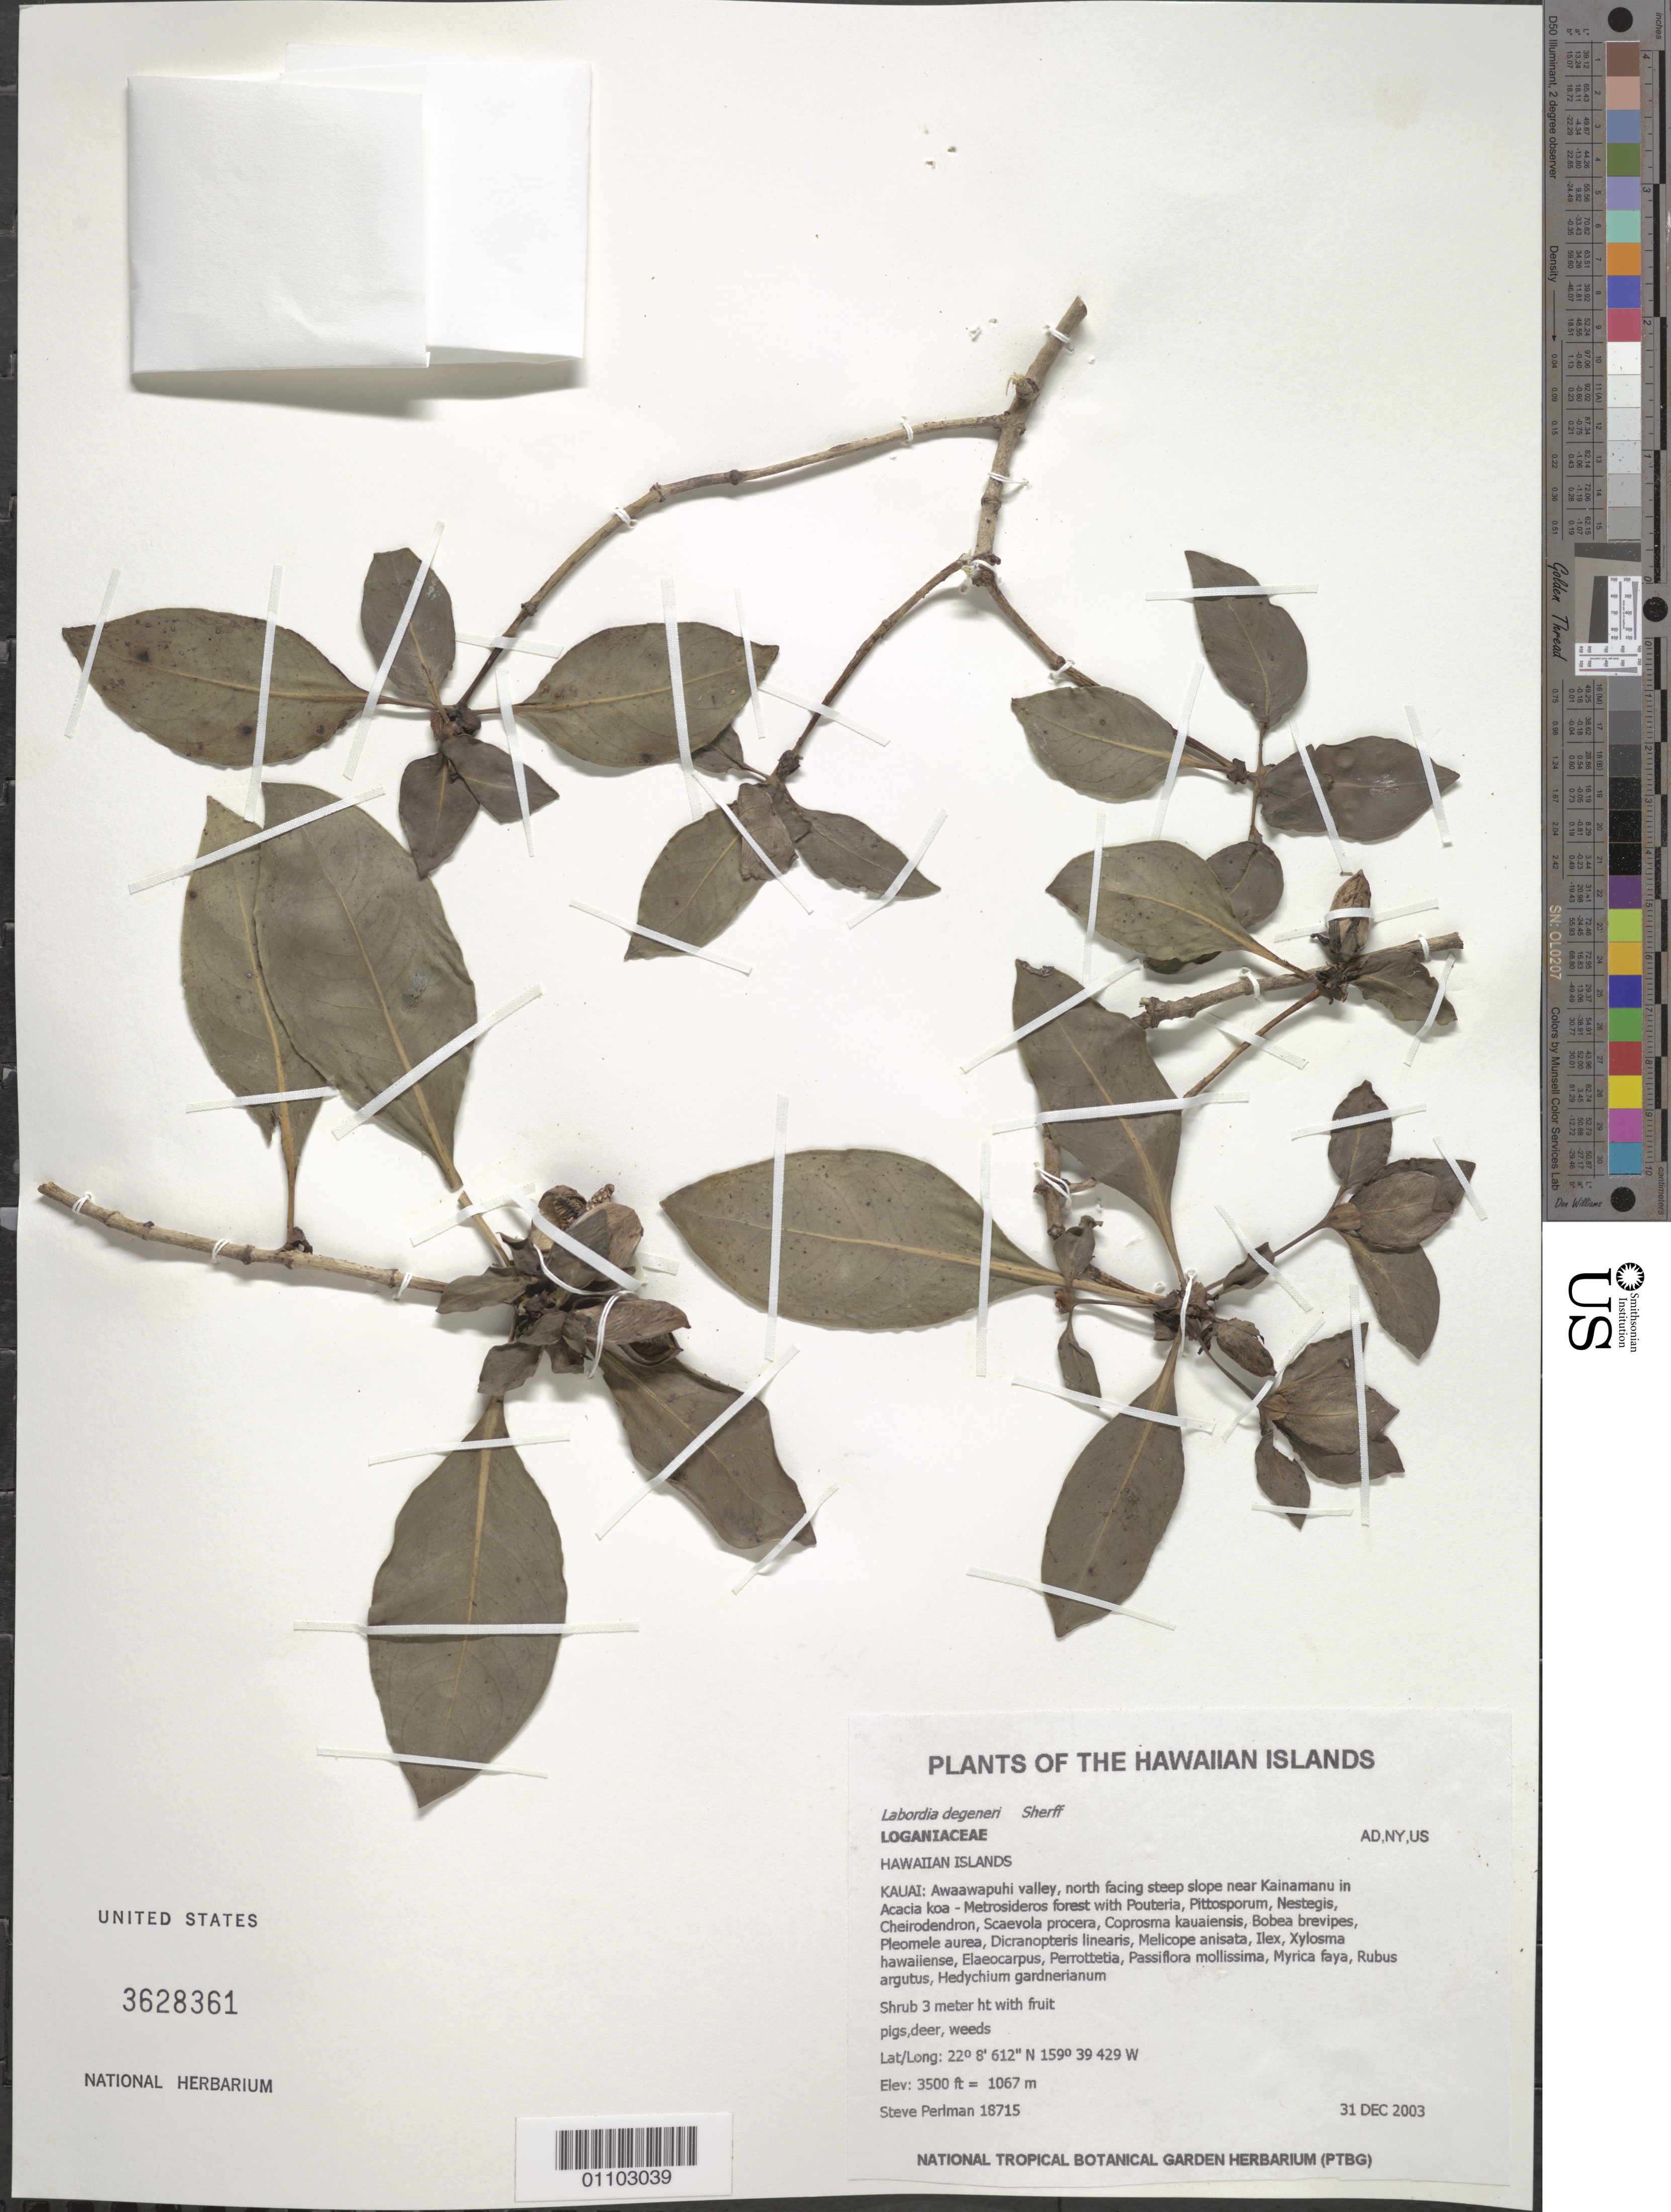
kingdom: Plantae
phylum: Tracheophyta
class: Magnoliopsida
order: Gentianales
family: Loganiaceae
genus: Geniostoma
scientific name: Geniostoma degeneri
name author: (Sherff) Byng & Christenh.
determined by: Wagner, W. L., (BOT), Smithsonian Institution - National Museum of Natural History (UNITED STATES)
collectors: S. P. Perlman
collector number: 18715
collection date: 2003-12-31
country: United States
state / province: Hawaii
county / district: Kauai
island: Kaua'i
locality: Awaawapuhi valley, north- facing slope near Kainamanu.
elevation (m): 1067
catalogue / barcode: US 3628361